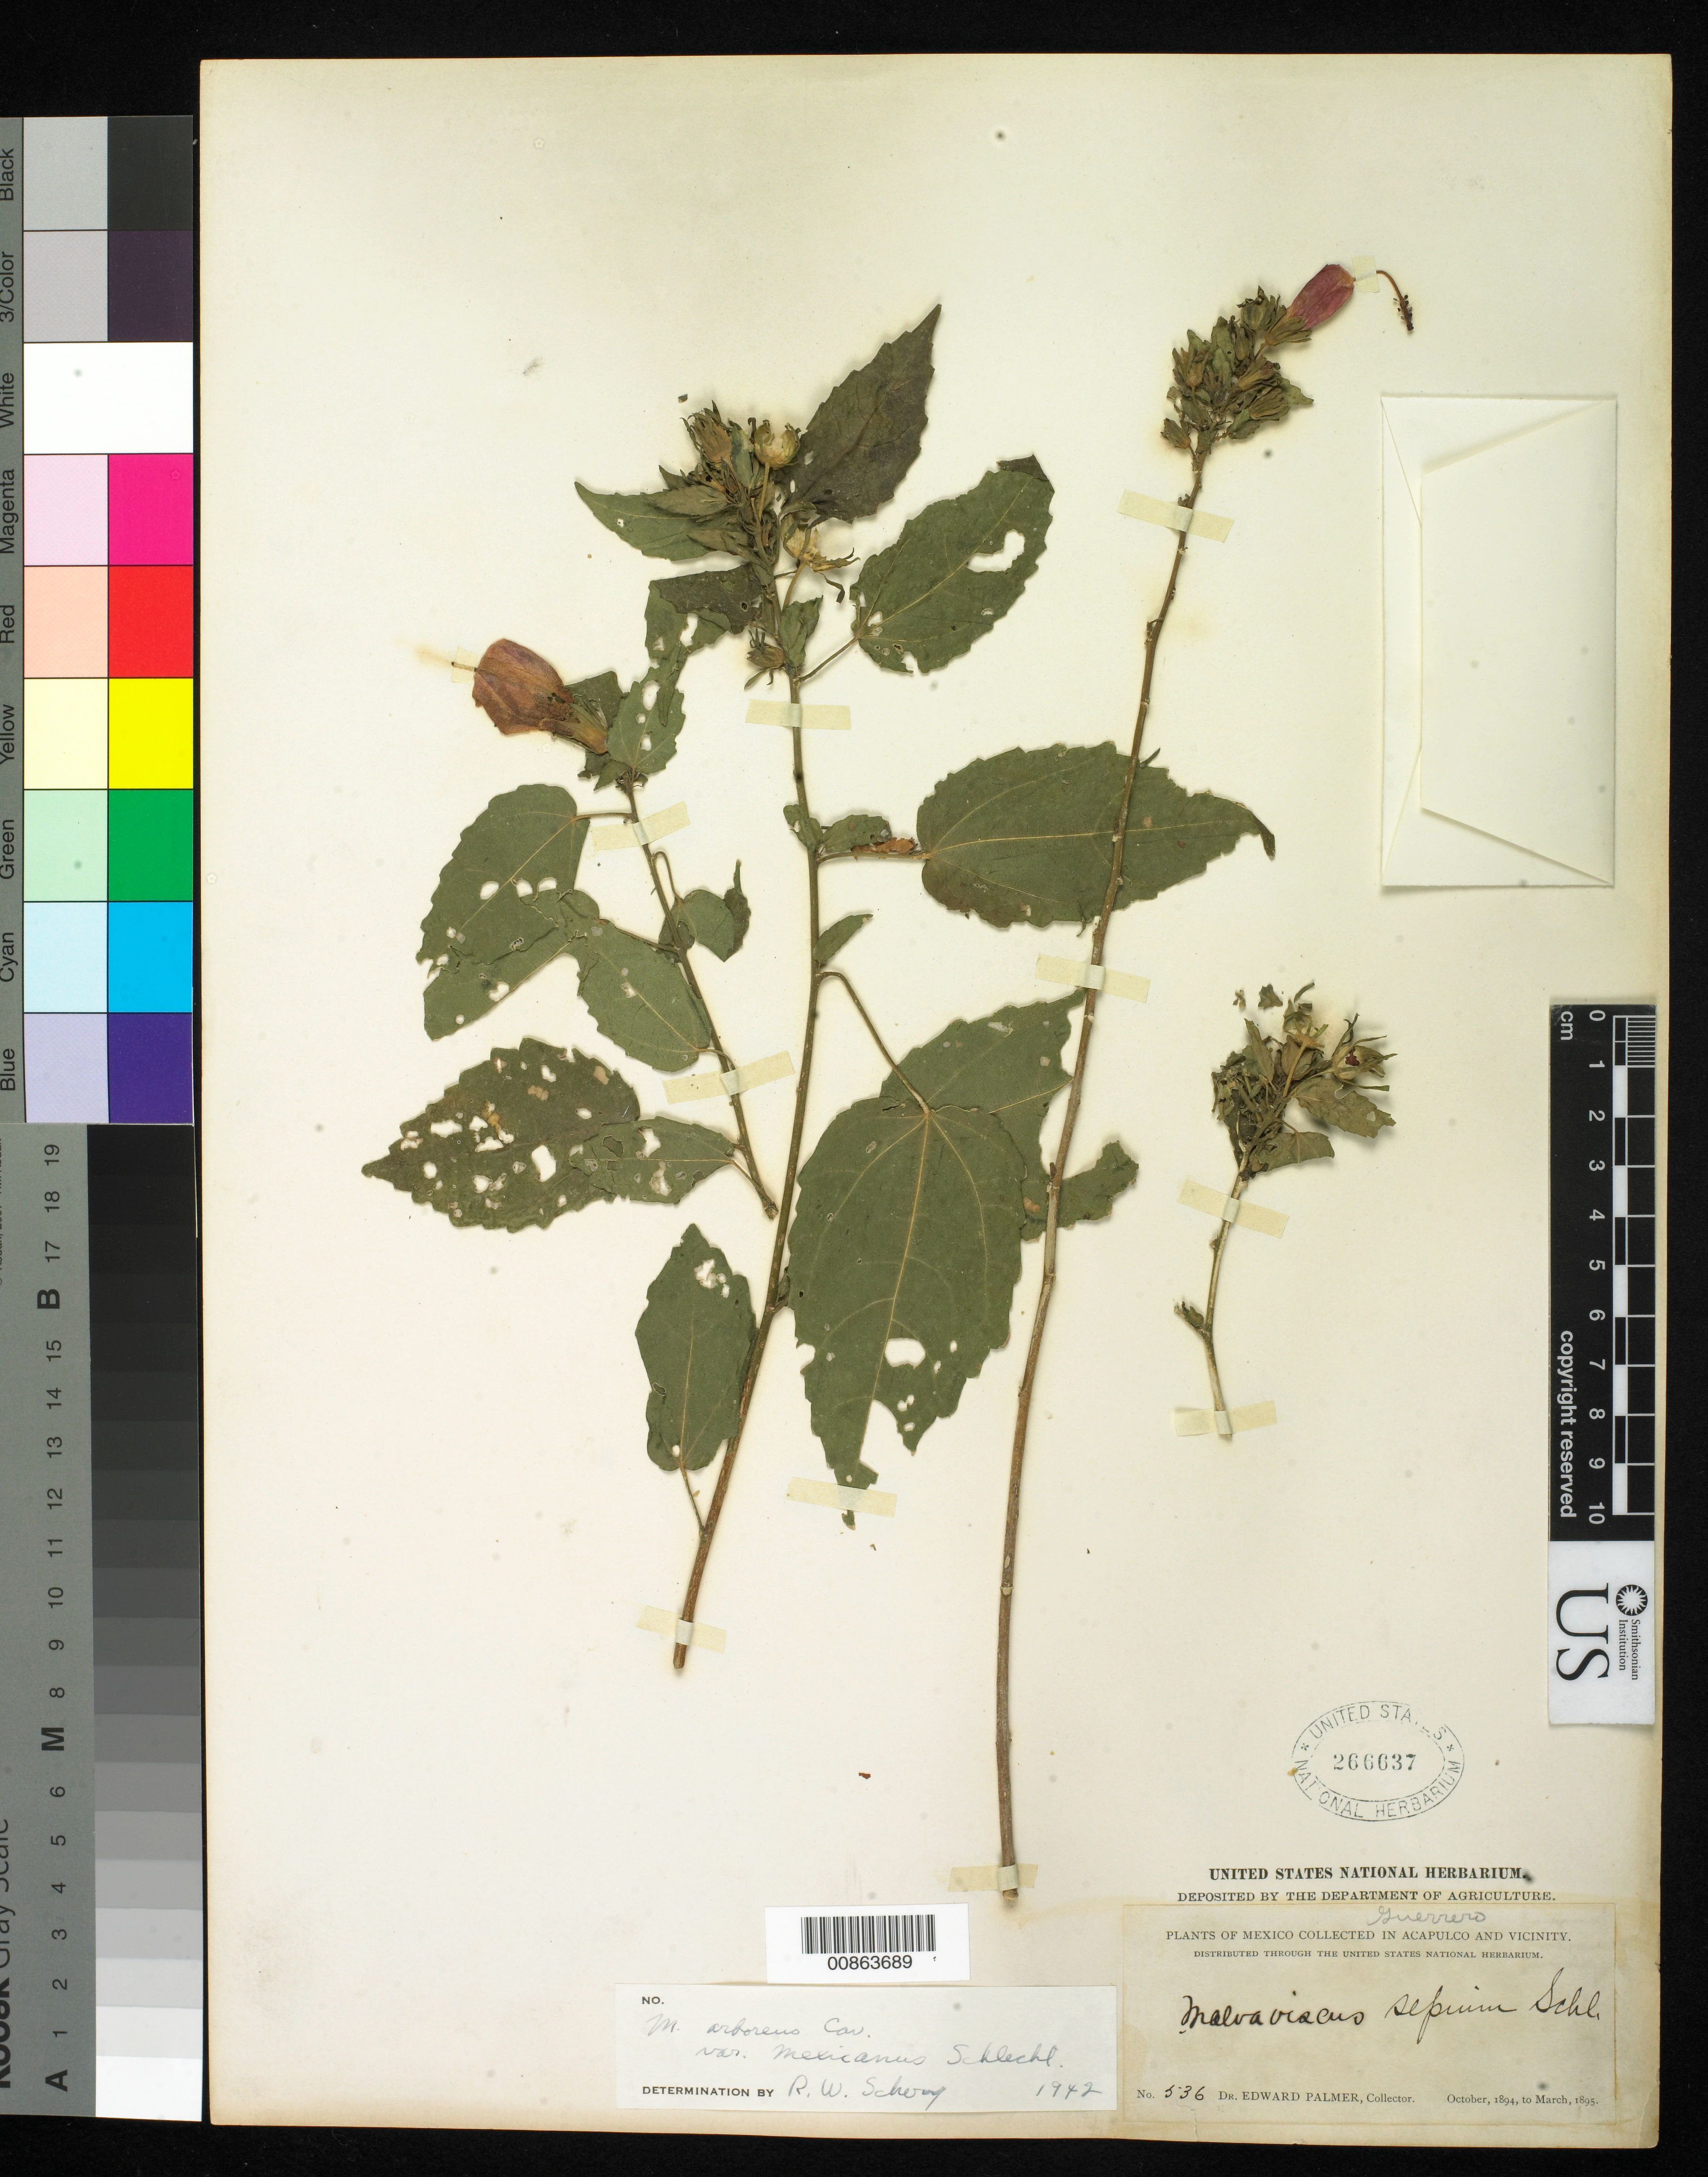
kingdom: Plantae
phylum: Tracheophyta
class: Magnoliopsida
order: Malvales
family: Malvaceae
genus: Malvaviscus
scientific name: Malvaviscus arboreus var. mexicanus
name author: Schltdl.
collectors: E. Palmer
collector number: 536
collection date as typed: Oct 1894 to -- Mar 1895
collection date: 1894-10/1895-03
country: Mexico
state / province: Guerrero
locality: Acapulco, Guerrero and vicinity.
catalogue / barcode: US 266637